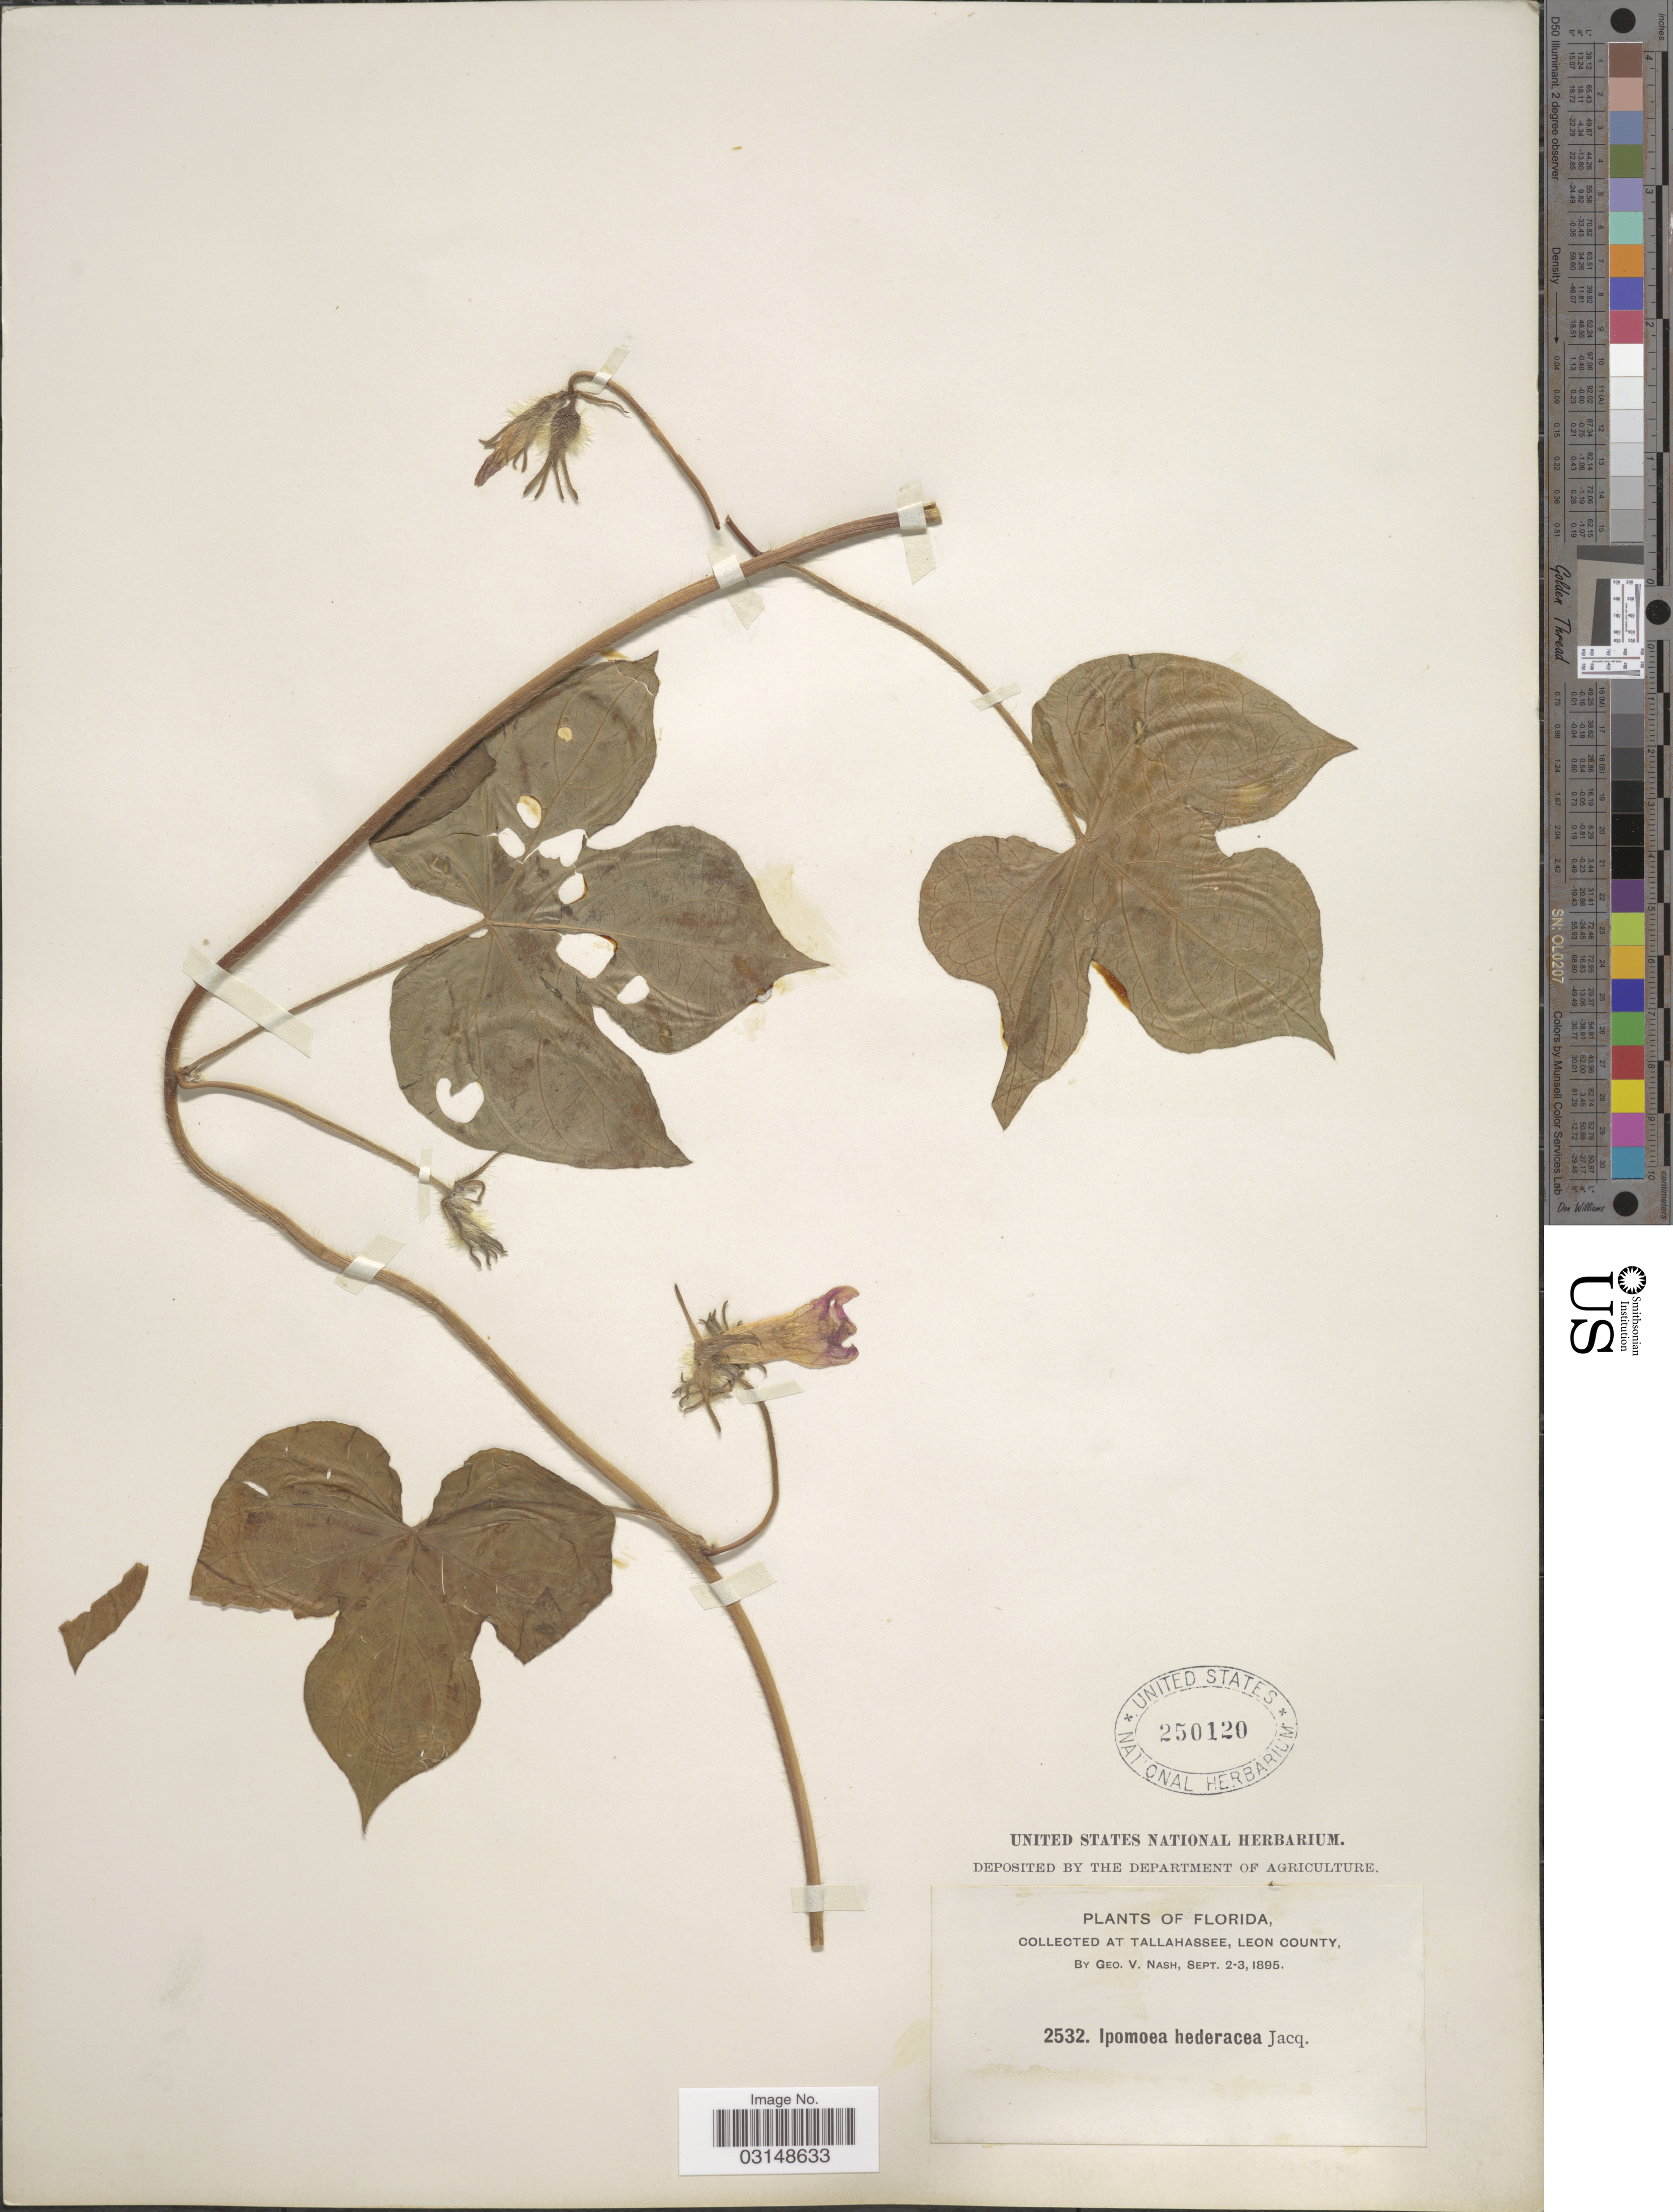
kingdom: Plantae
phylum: Tracheophyta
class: Magnoliopsida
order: Solanales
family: Convolvulaceae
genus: Ipomoea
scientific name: Ipomoea hederacea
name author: Jacq.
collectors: G. V. Nash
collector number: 2532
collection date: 1895-09-02/1895-09-03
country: United States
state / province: Florida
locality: Tallahassee, Leon County.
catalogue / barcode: US 250120